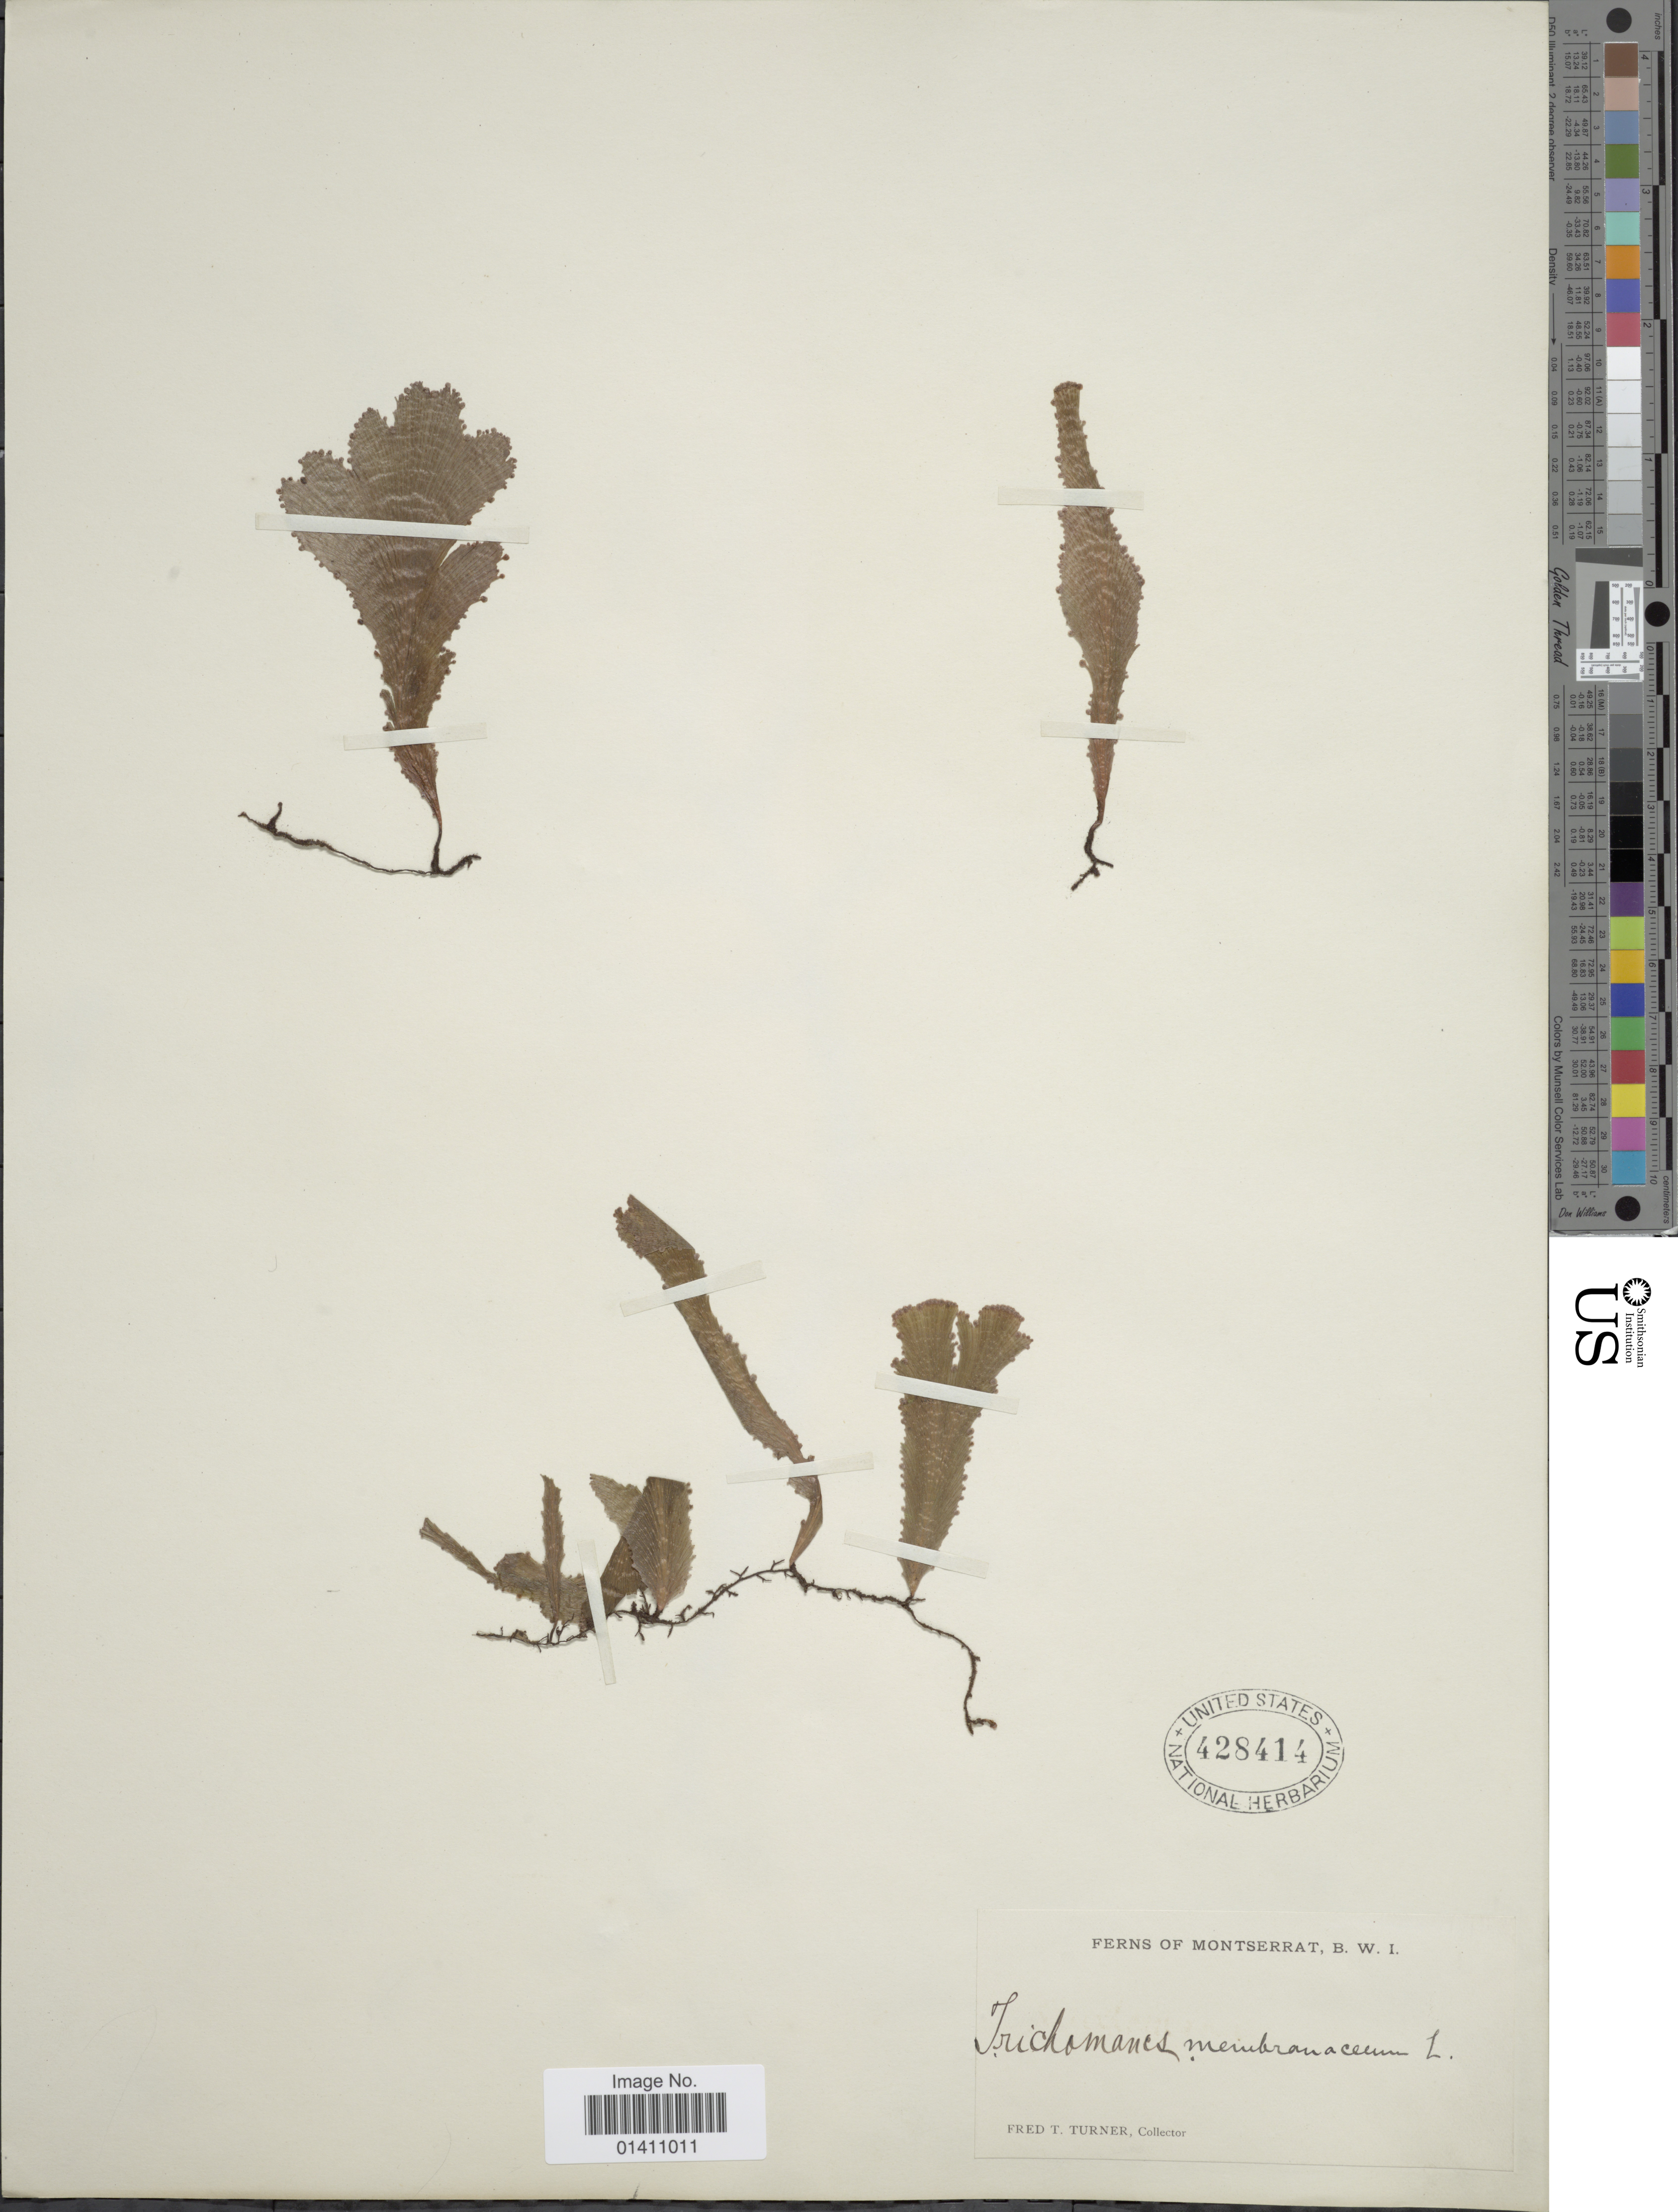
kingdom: Plantae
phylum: Tracheophyta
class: Polypodiopsida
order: Hymenophyllales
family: Hymenophyllaceae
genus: Didymoglossum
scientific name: Didymoglossum membranaceum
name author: (L.) Vareschi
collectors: F. T. Turner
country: Montserrat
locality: B. W. I.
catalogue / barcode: US 428414